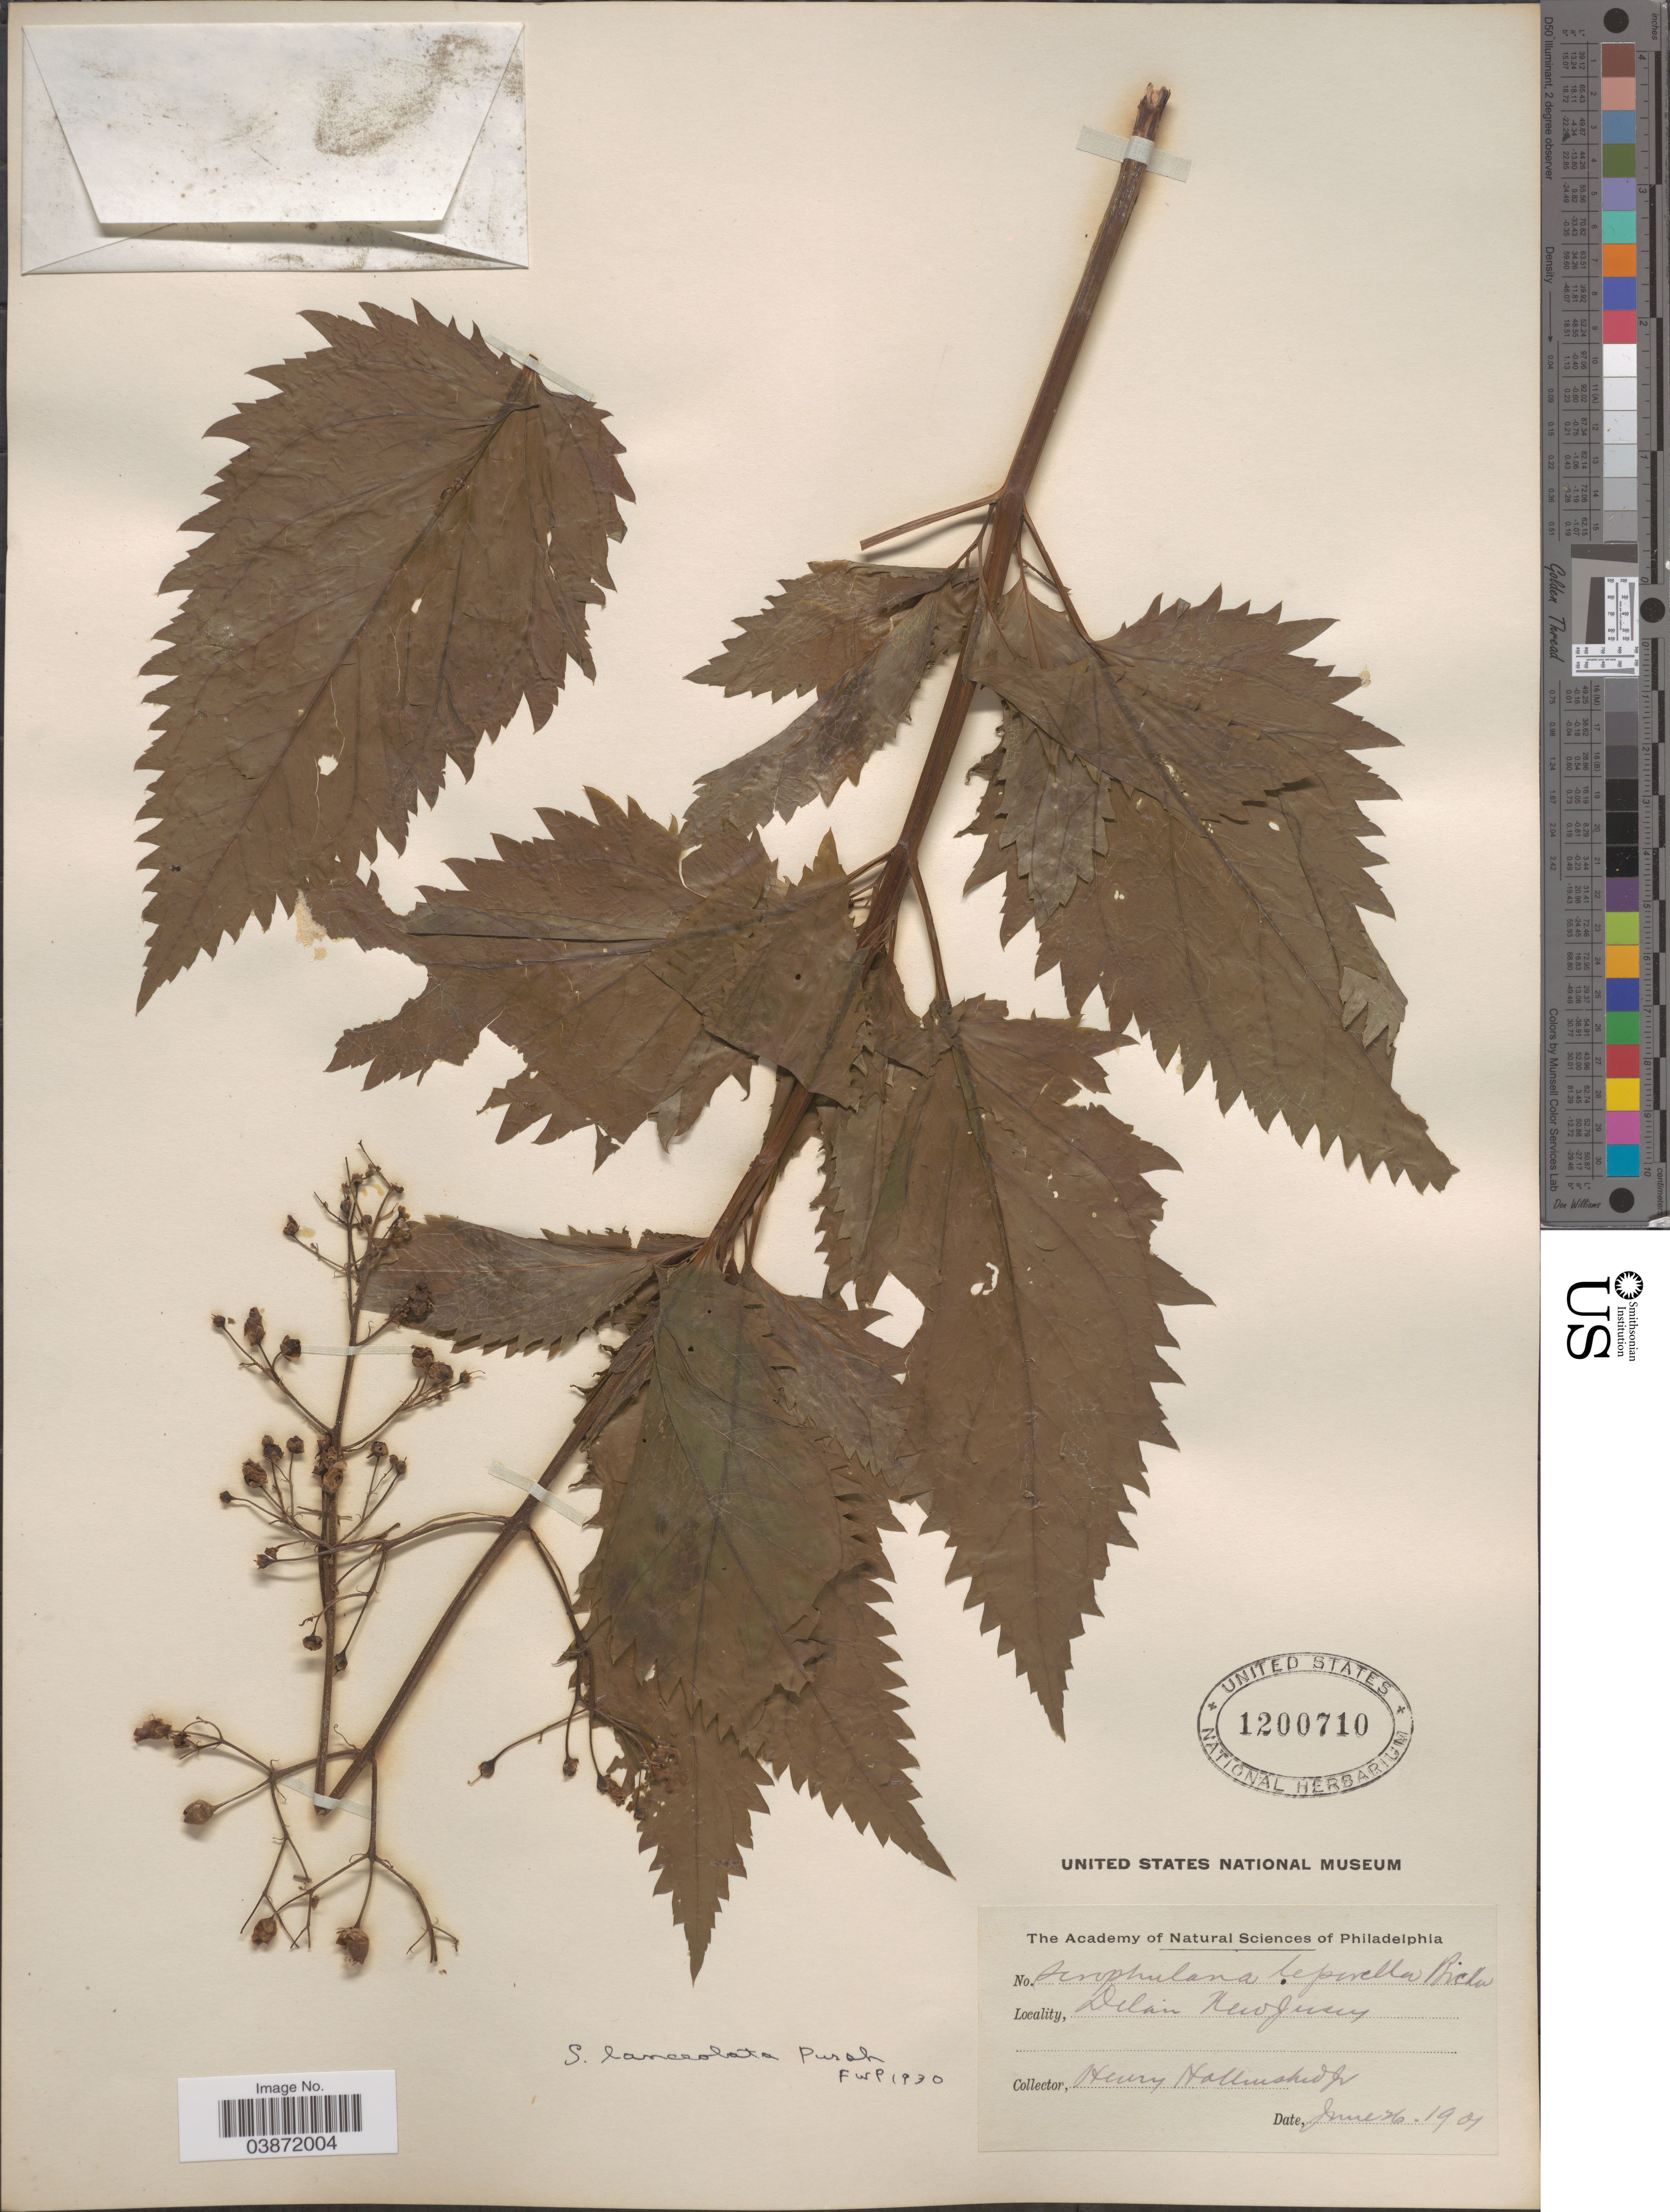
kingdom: Plantae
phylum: Tracheophyta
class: Magnoliopsida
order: Lamiales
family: Scrophulariaceae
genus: Scrophularia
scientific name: Scrophularia lanceolata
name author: Pursh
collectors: H. Hallinshed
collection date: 1901-06-26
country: United States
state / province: New Jersey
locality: Delair.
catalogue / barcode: US 1200710